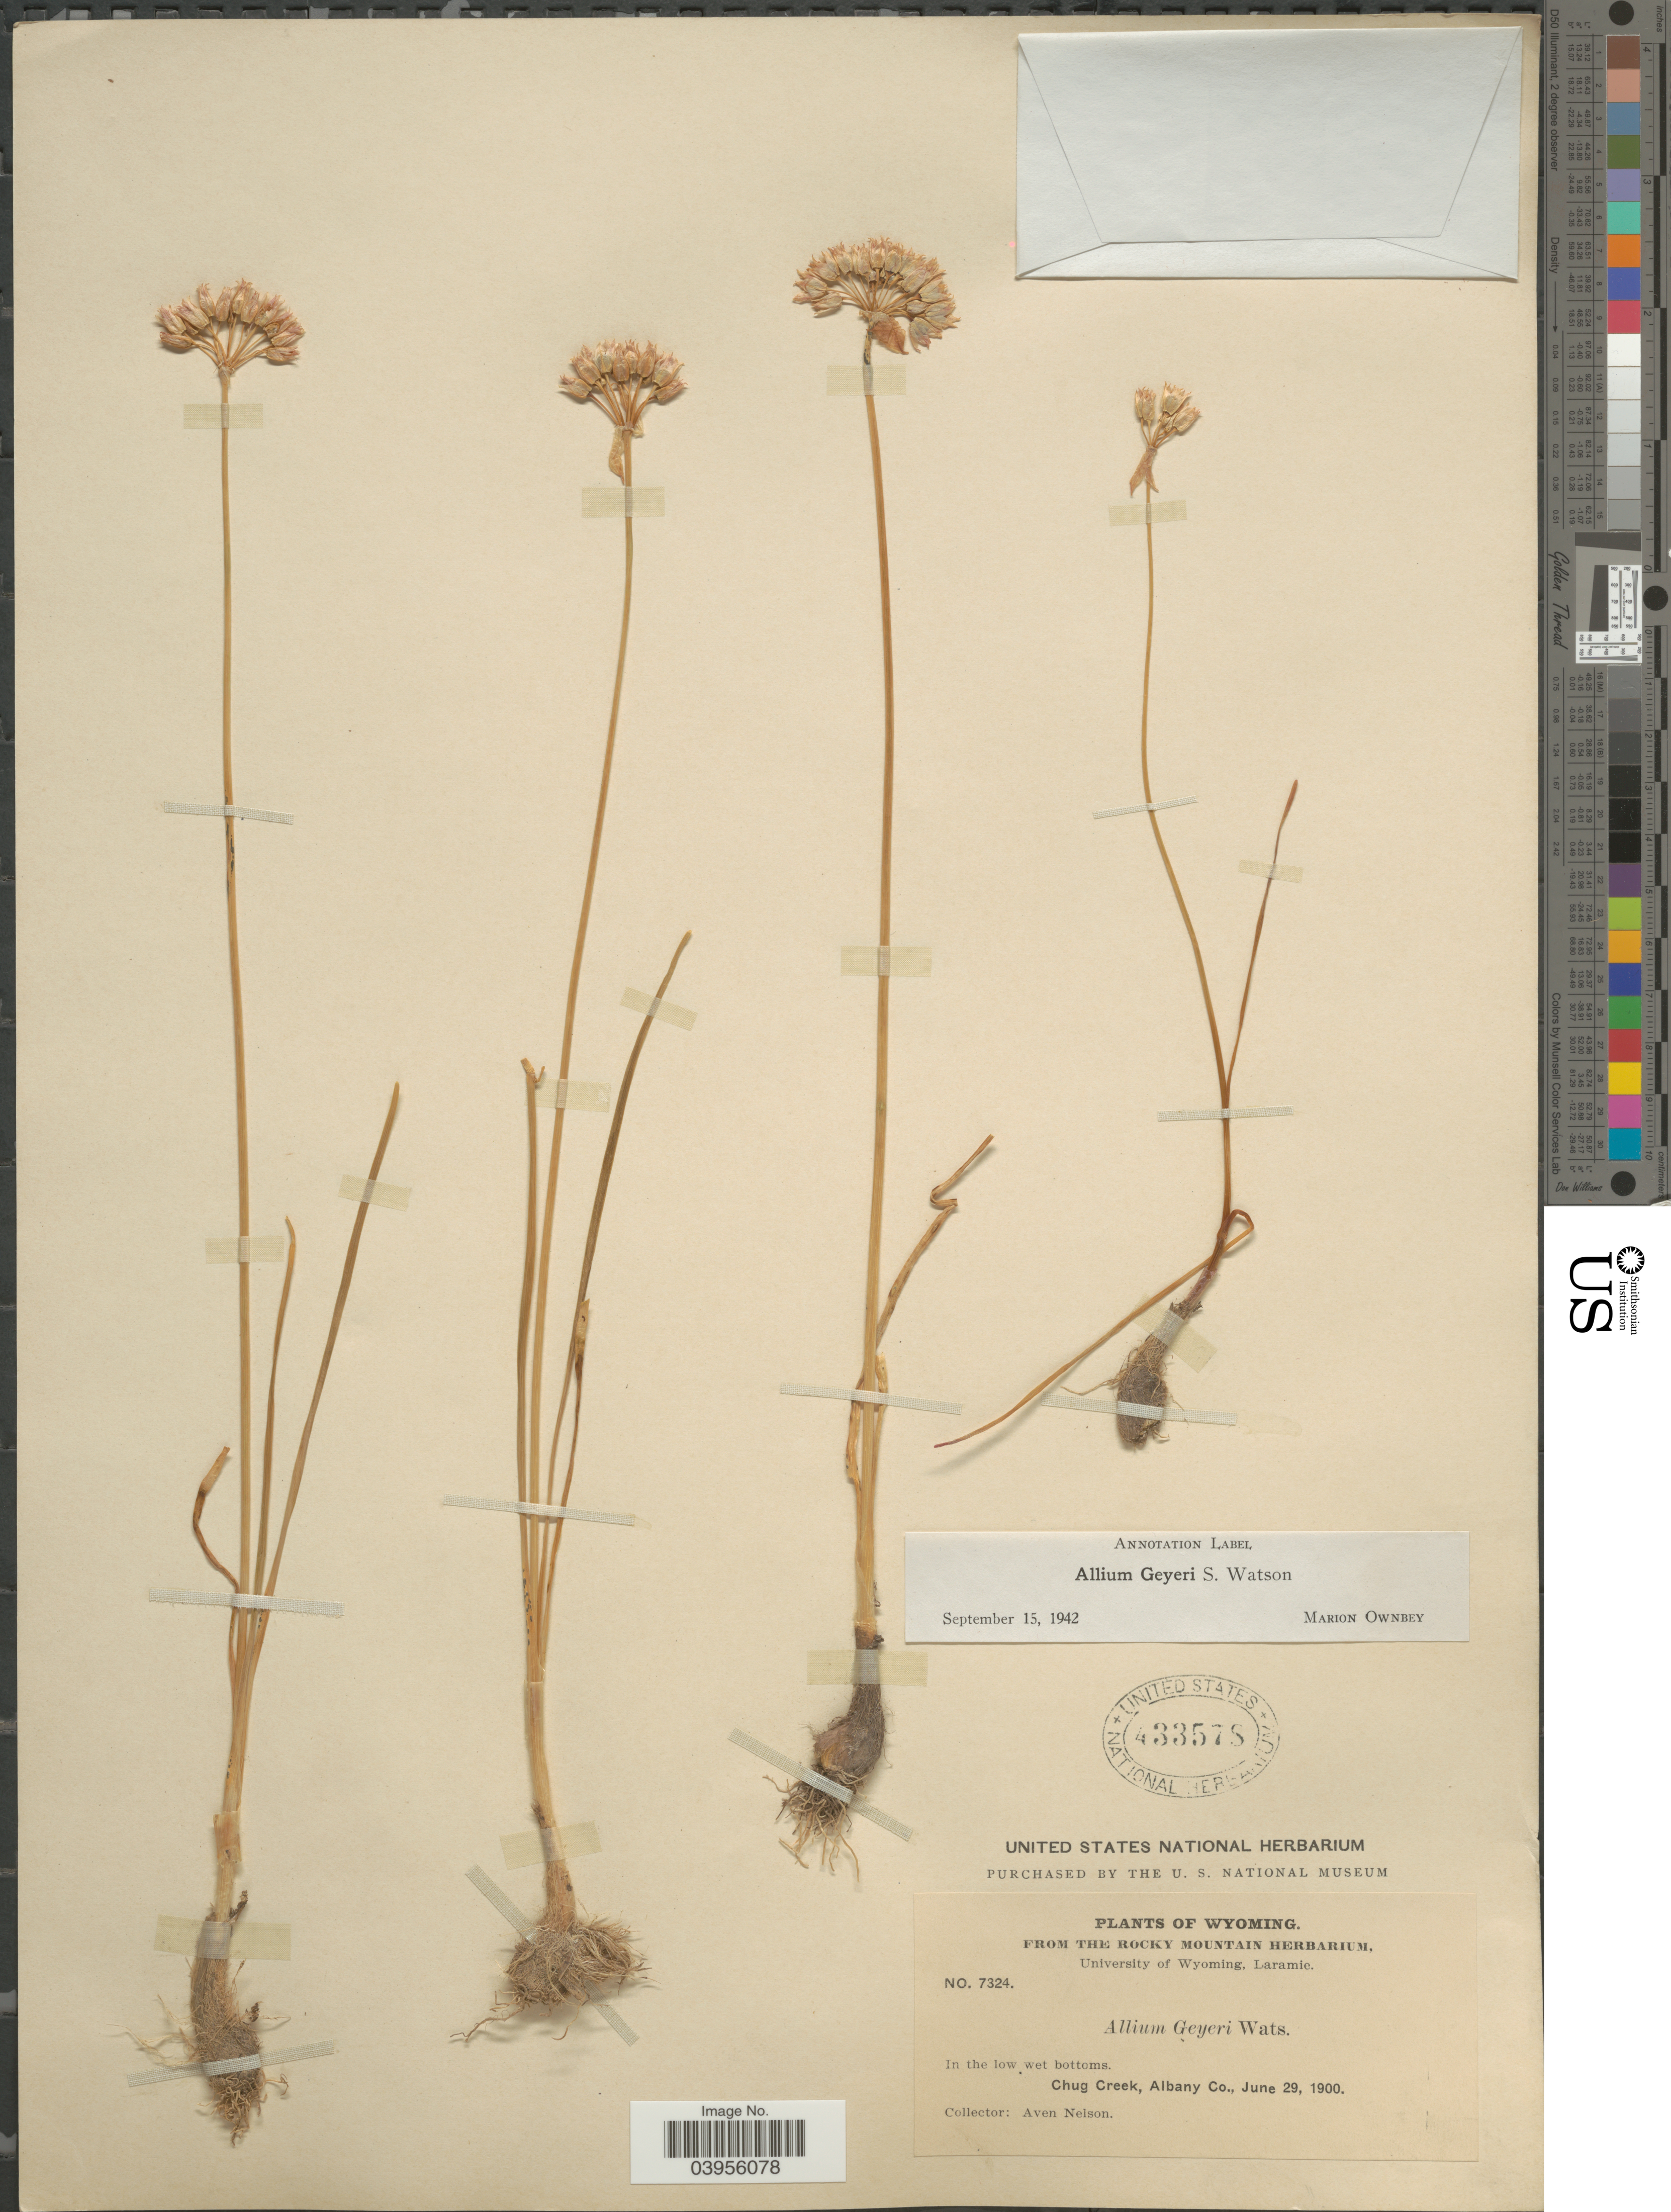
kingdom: Plantae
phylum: Tracheophyta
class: Liliopsida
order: Asparagales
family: Amaryllidaceae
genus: Allium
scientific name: Allium geyeri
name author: S. Watson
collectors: A. Nelson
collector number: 7324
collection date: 1900-06-29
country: United States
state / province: Wyoming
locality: Chug Creek, Albany Co.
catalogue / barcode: US 433578